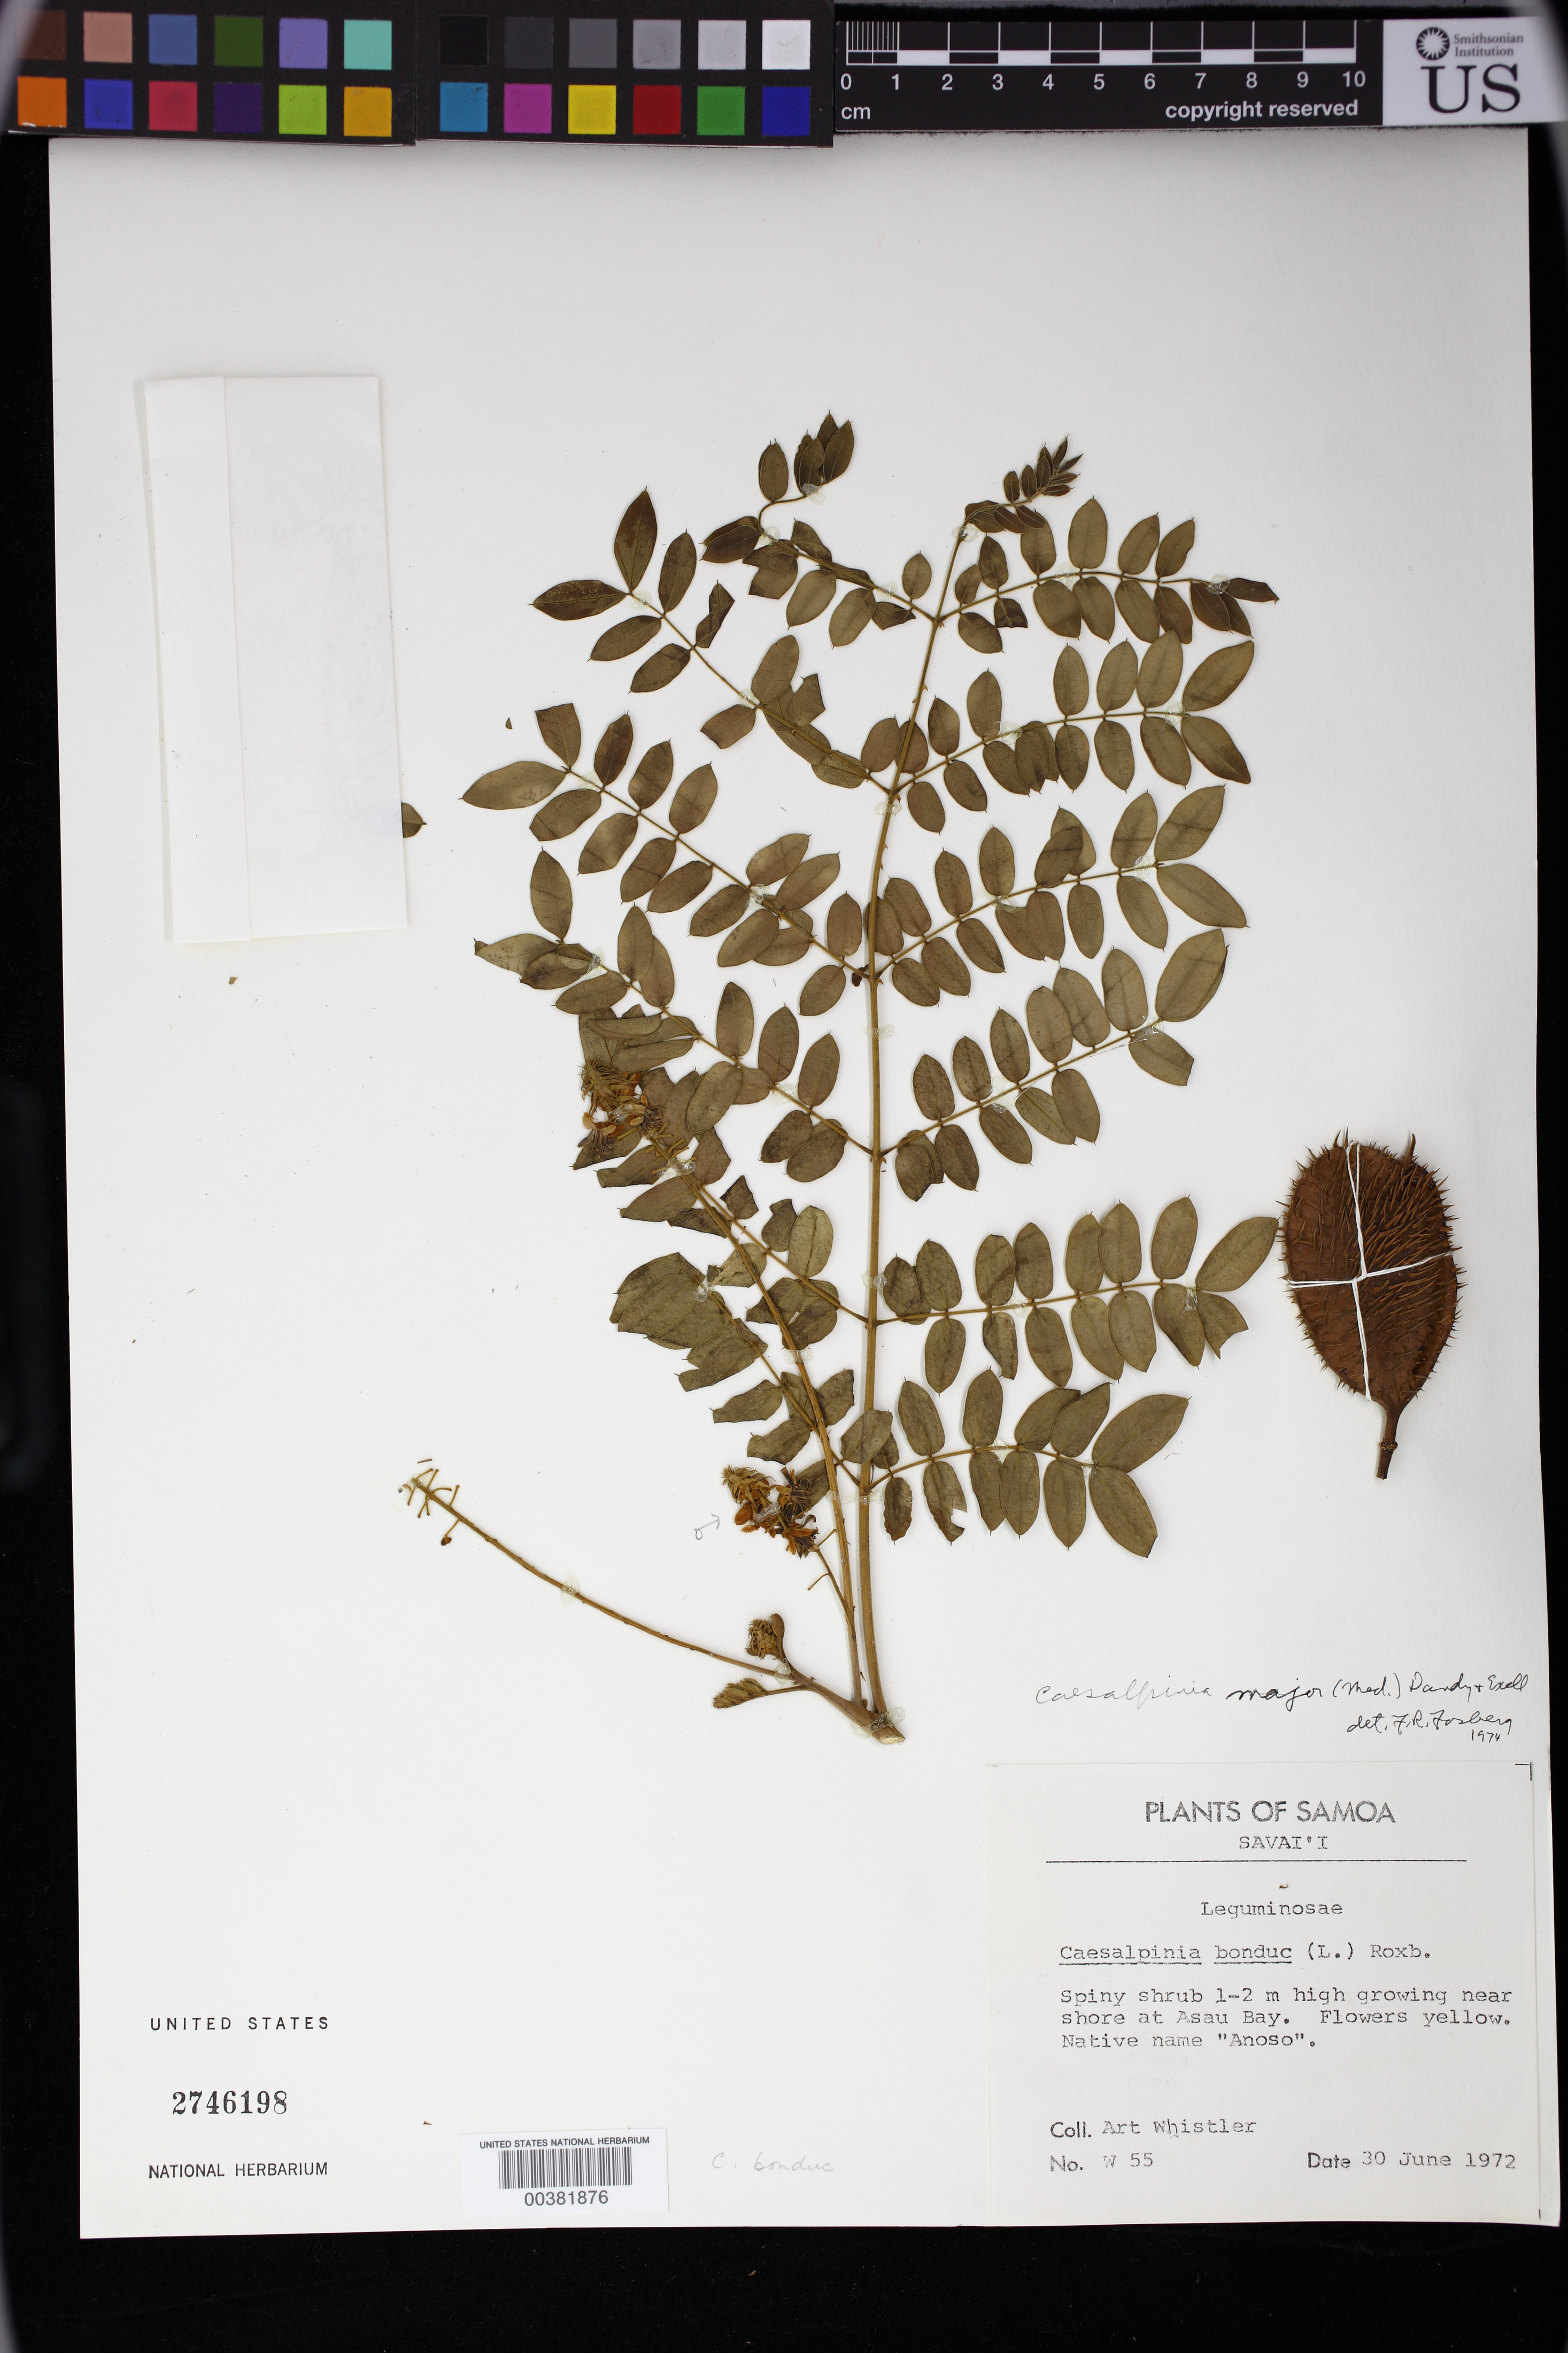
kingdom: Plantae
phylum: Tracheophyta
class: Magnoliopsida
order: Fabales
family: Fabaceae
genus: Guilandina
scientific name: Guilandina bonduc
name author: L.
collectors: A. Whistler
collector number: W 55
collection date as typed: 30 Jun 1972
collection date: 1972-06-30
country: Samoa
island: Savai'i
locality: Near shore at asau bay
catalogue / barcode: US 2746198